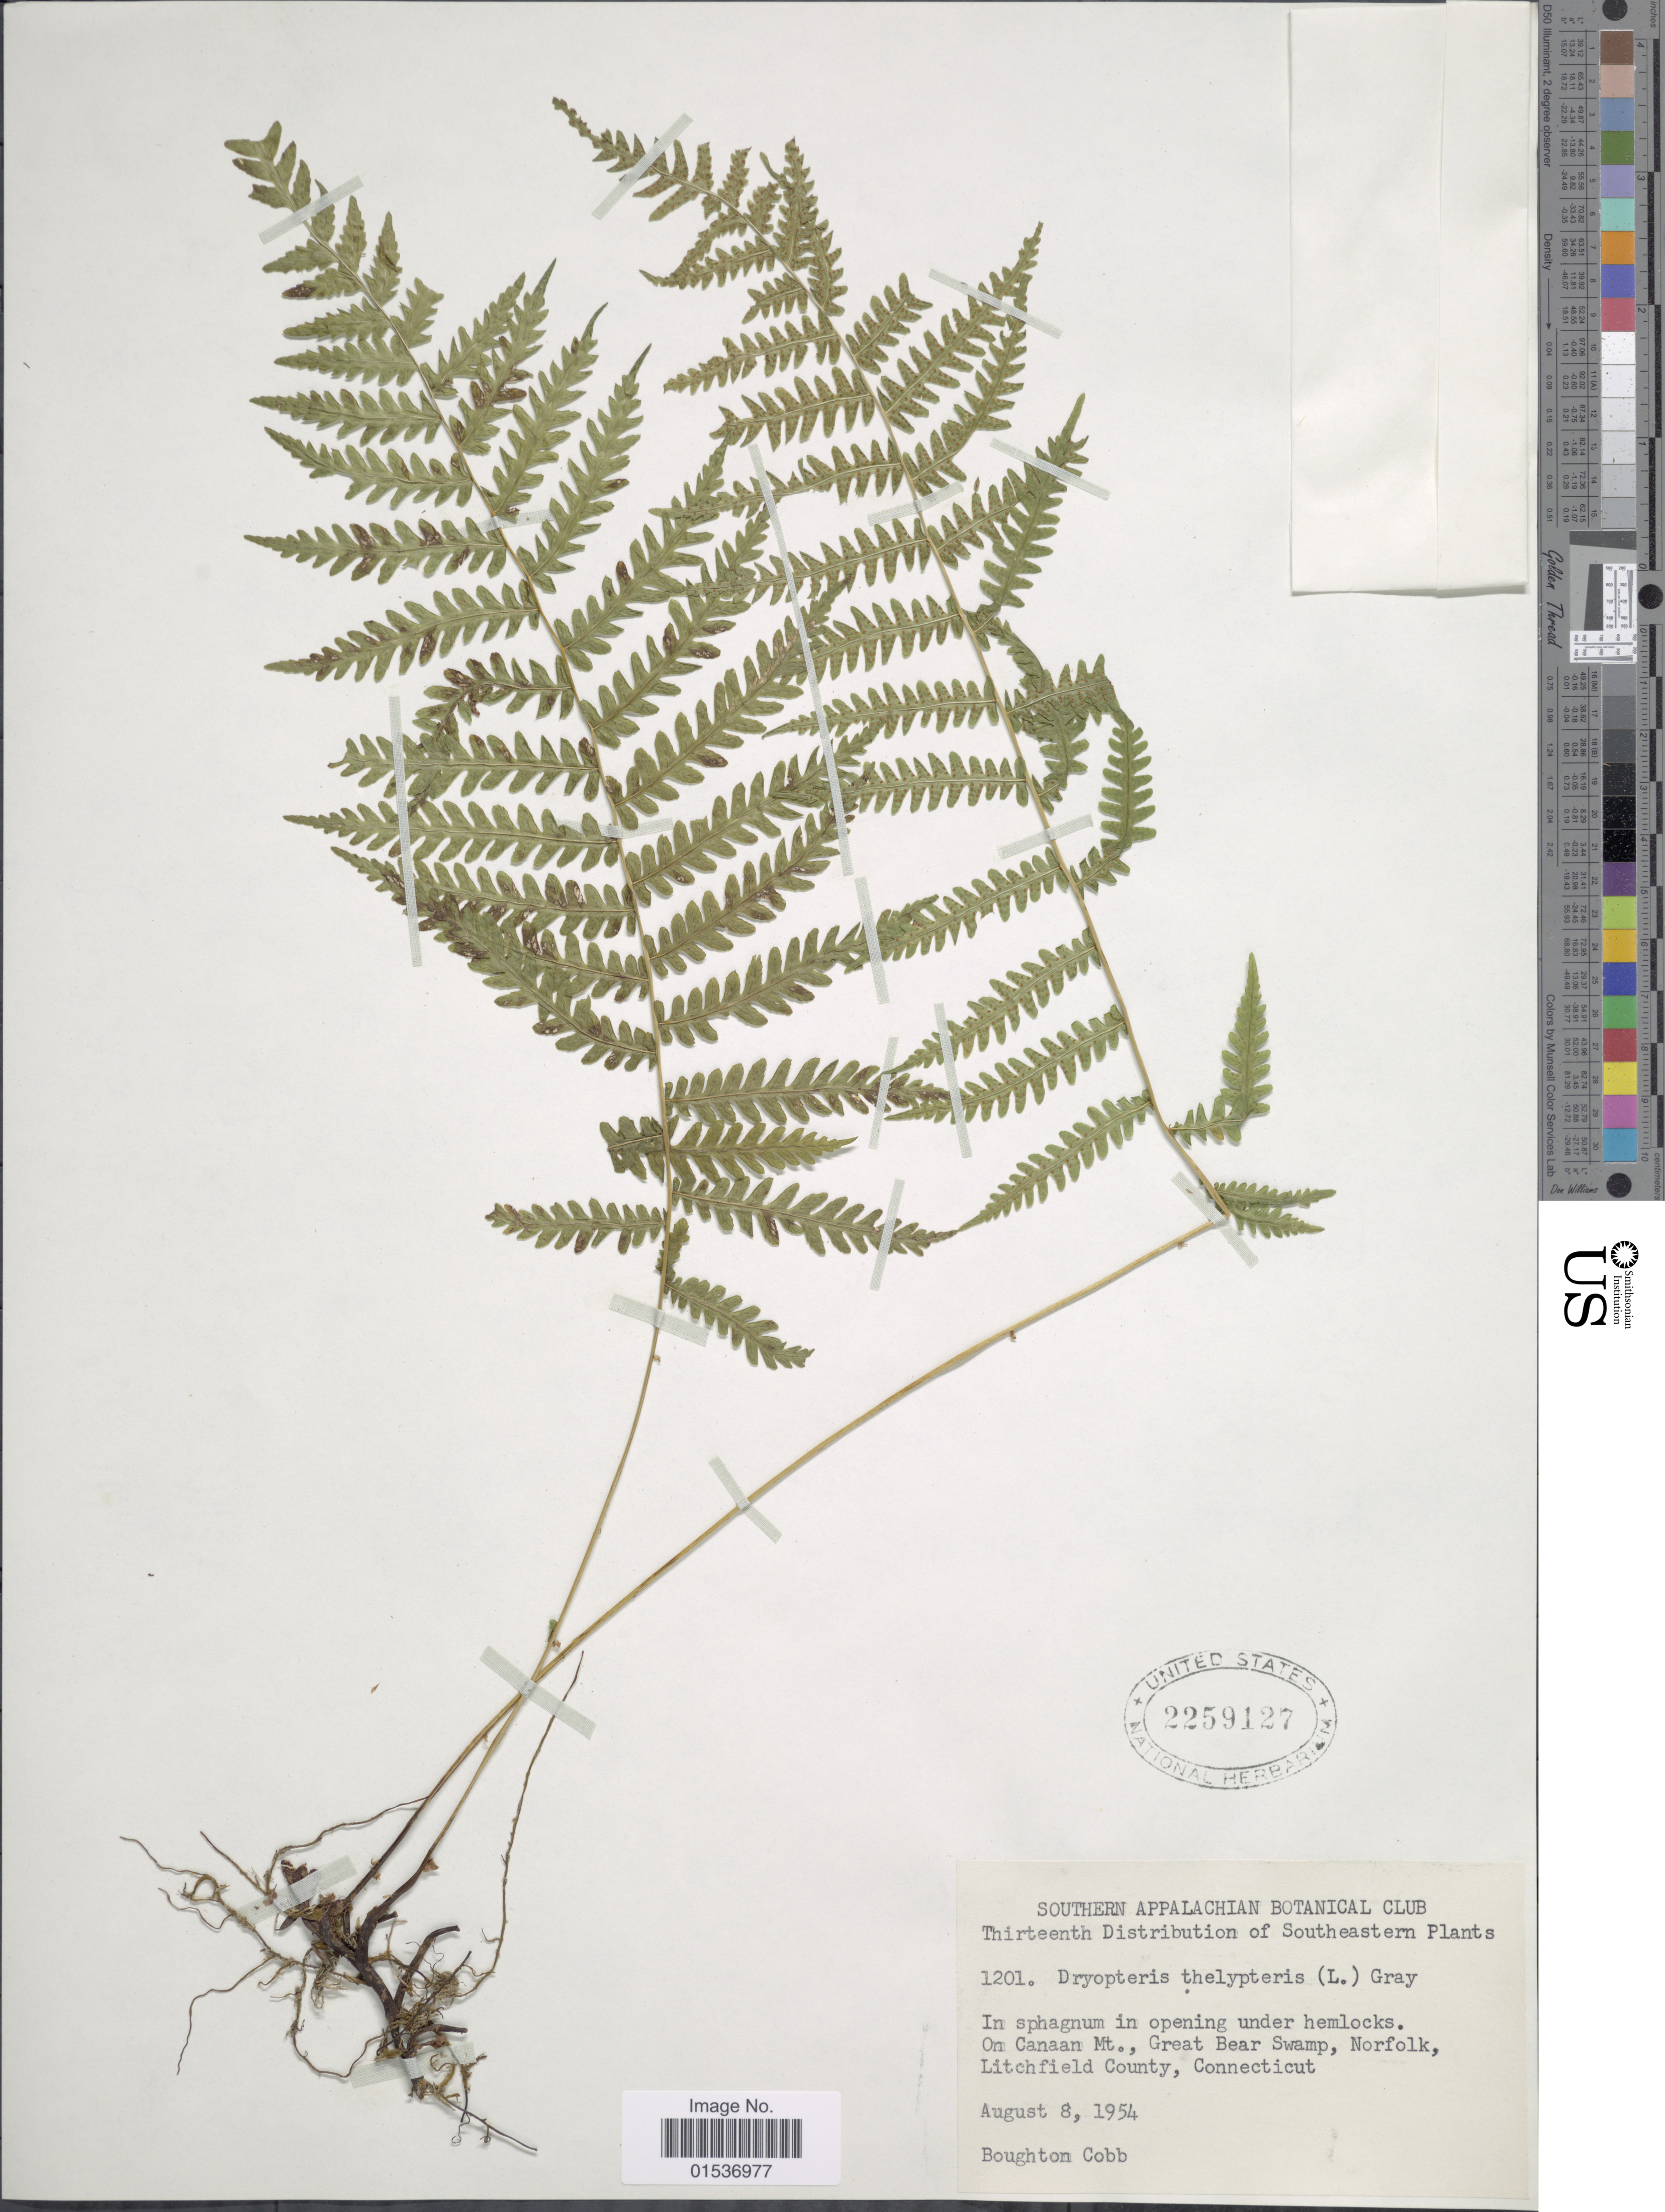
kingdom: Plantae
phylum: Tracheophyta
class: Polypodiopsida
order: Polypodiales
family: Thelypteridaceae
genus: Thelypteris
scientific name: Thelypteris palustris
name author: (Salisb.) Schott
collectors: B. Cobb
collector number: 1201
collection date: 1954-08-08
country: United States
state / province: Connecticut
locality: On Canaan Mt., Great Bear Swamp, Norfolk, Litchfield County, Connecticut.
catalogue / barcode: US 2259127